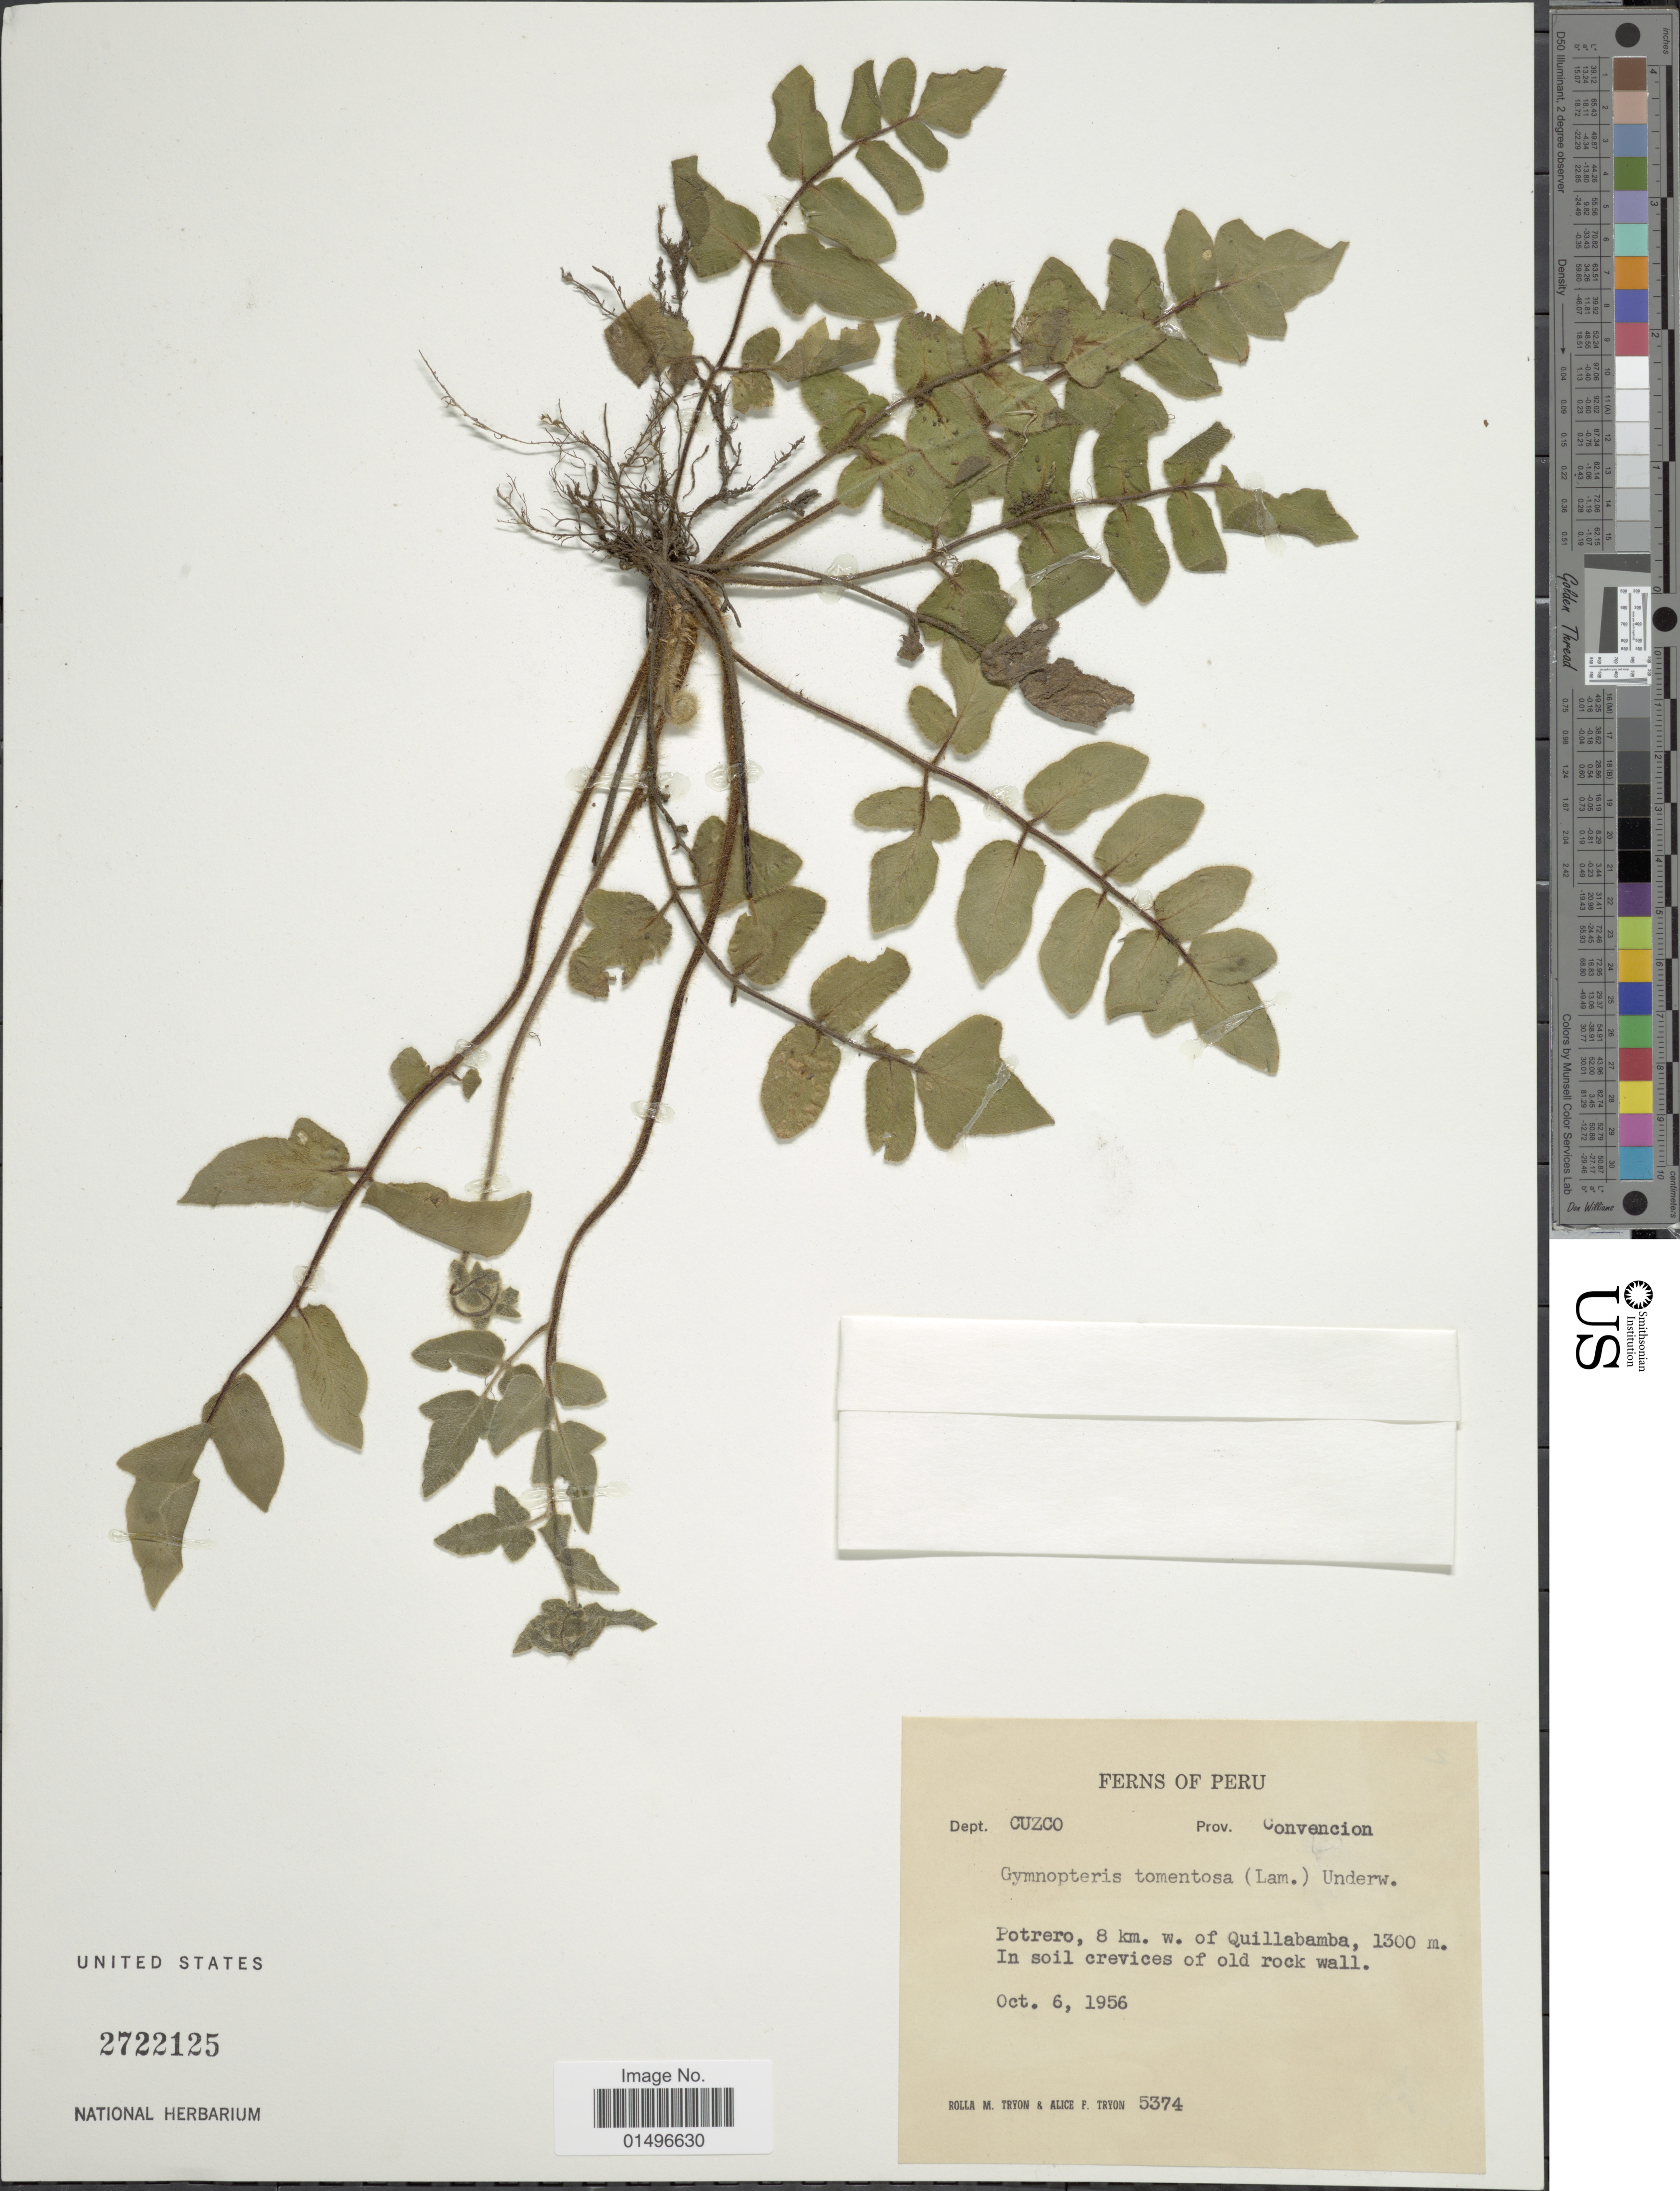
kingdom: Plantae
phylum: Tracheophyta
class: Polypodiopsida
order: Polypodiales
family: Pteridaceae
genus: Hemionitis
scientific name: Hemionitis tomentosa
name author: (Lam.) Raddi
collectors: R. M. Tryon & A. F. Tryon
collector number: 5374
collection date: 1956-10-06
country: Peru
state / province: Cusco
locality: Peru, Dept. Cuzco, Prov. Convencion, Potrero, 8 km. w. of Quillabamba.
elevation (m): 1300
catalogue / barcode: US 2722125